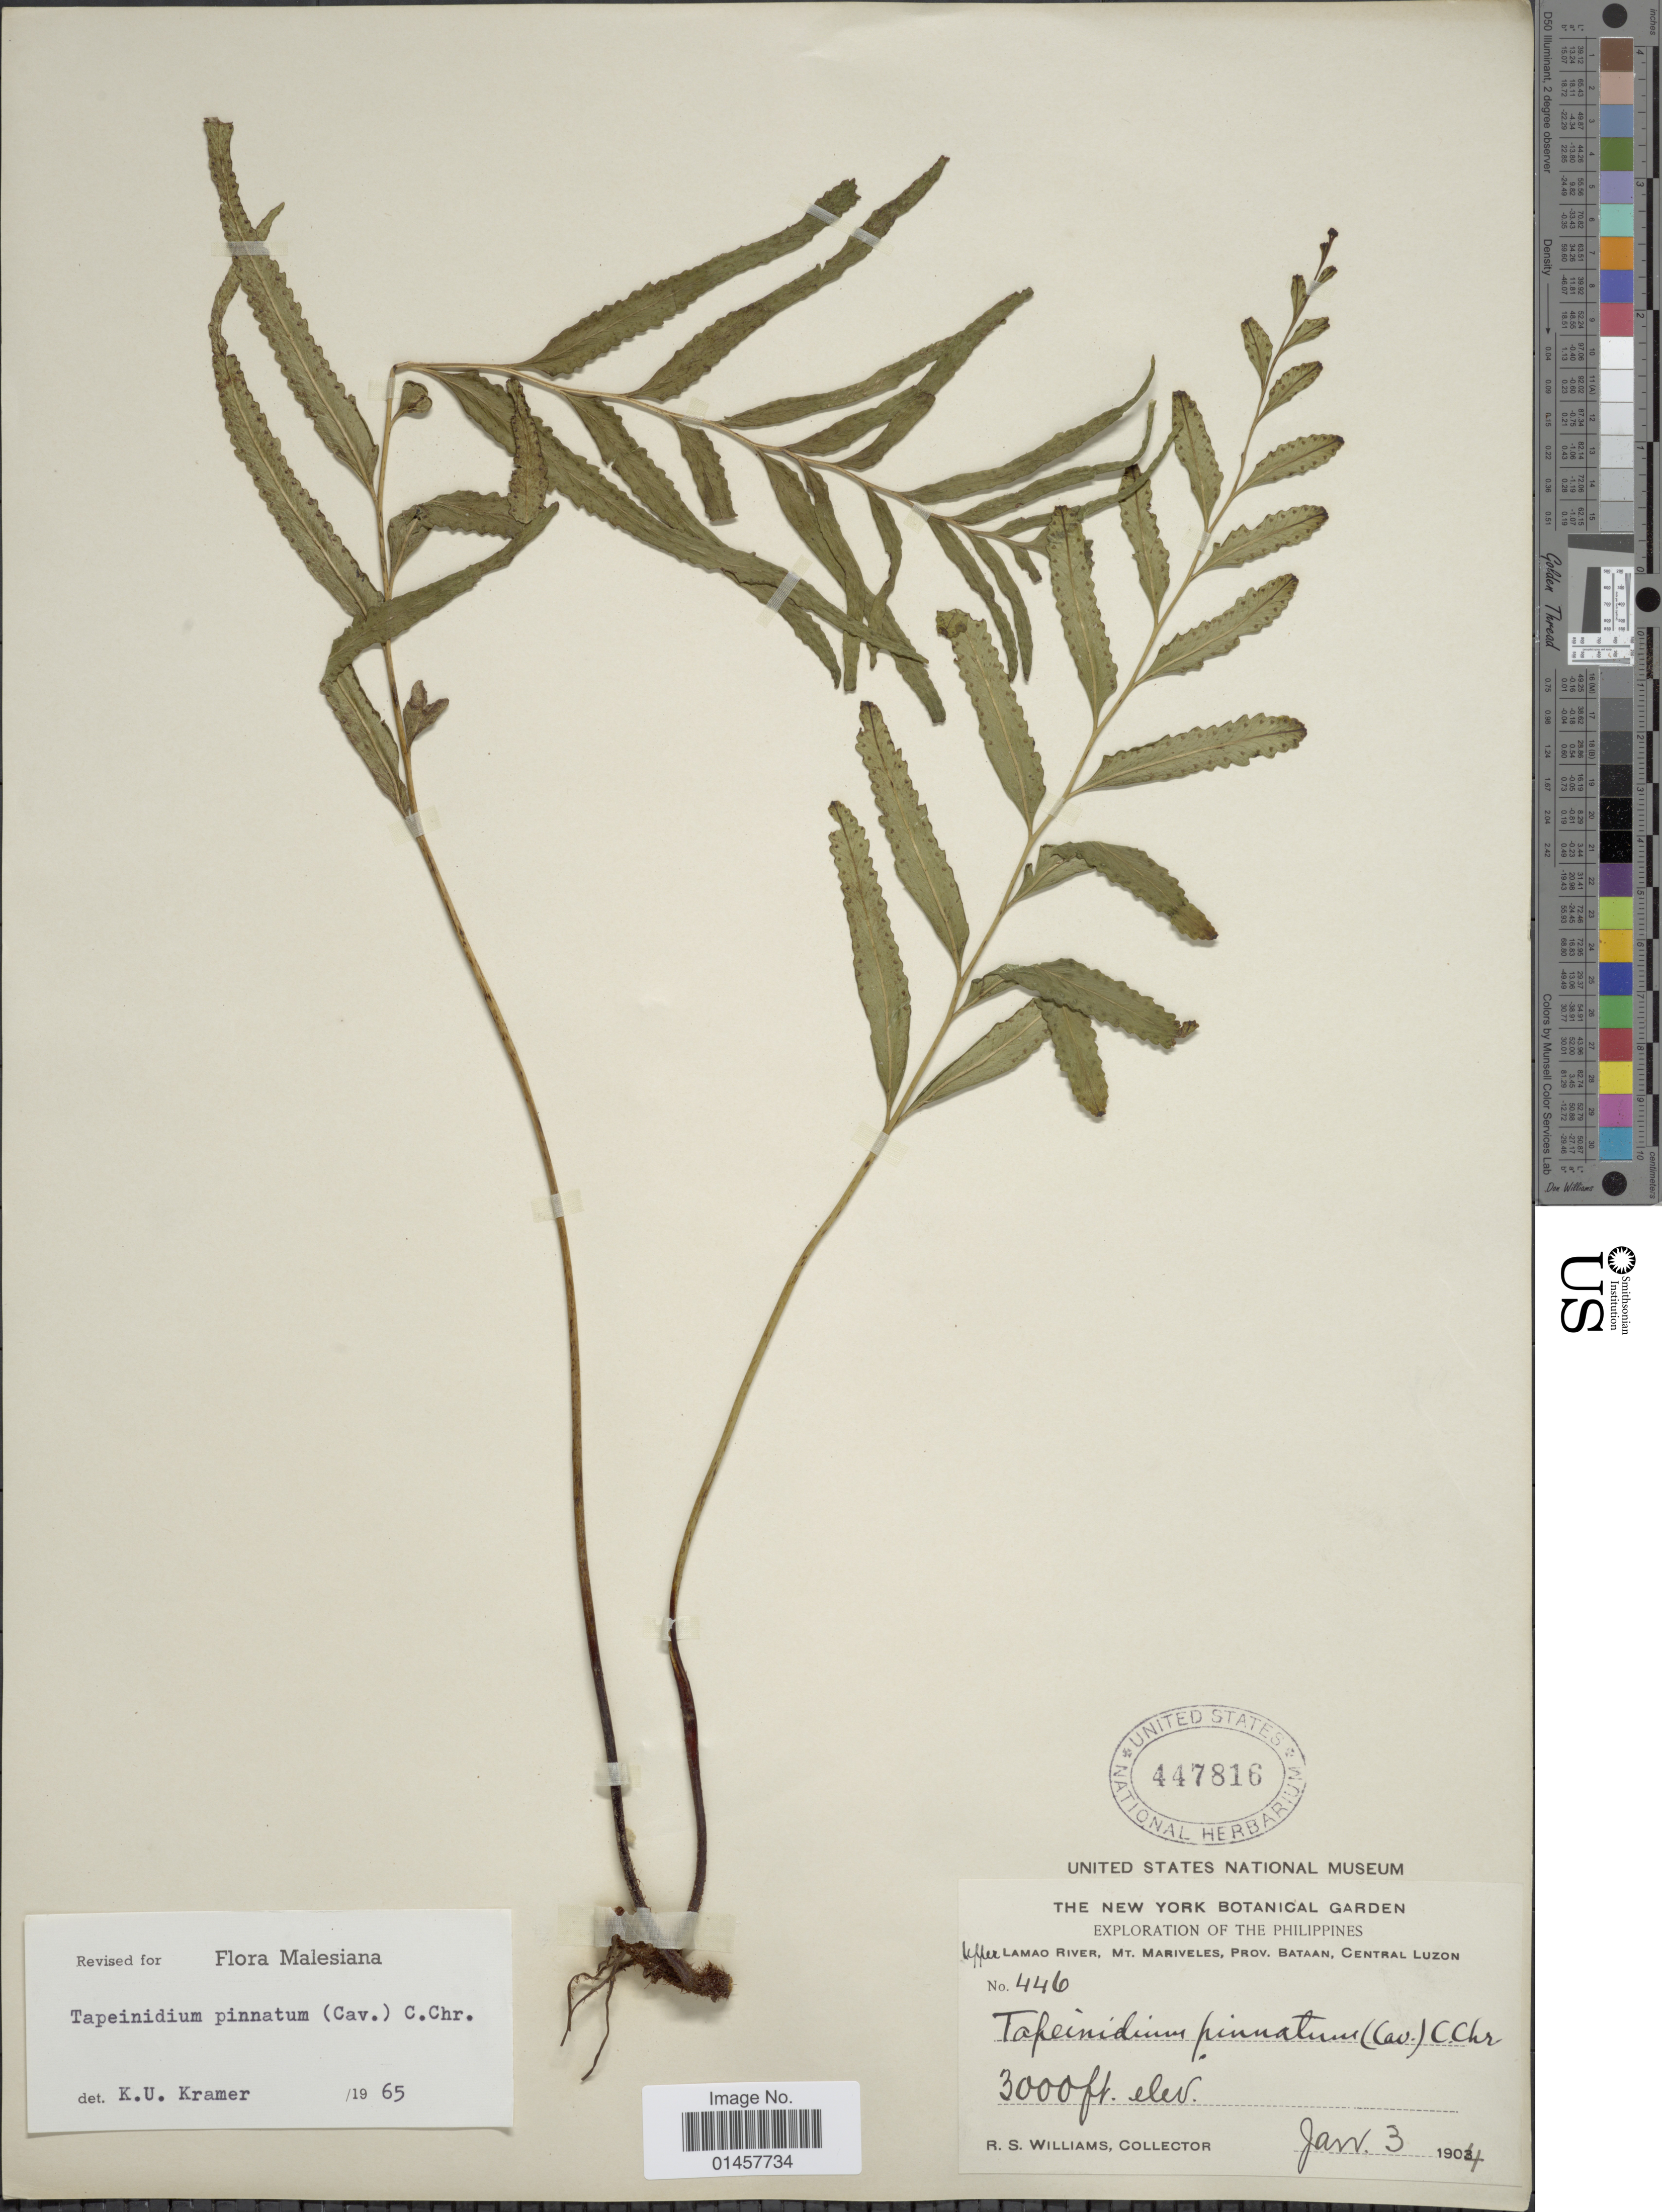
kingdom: Plantae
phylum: Tracheophyta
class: Polypodiopsida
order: Polypodiales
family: Lindsaeaceae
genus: Tapeinidium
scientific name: Tapeinidium pinnatum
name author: (Cav.) C. Chr.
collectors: R. S. Williams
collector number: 446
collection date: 1904-01-03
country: Philippines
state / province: Central Luzon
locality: Upper Lamao river, Mt. Mariveles, prov. Bataan, central Luzon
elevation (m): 914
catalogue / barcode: US 447816